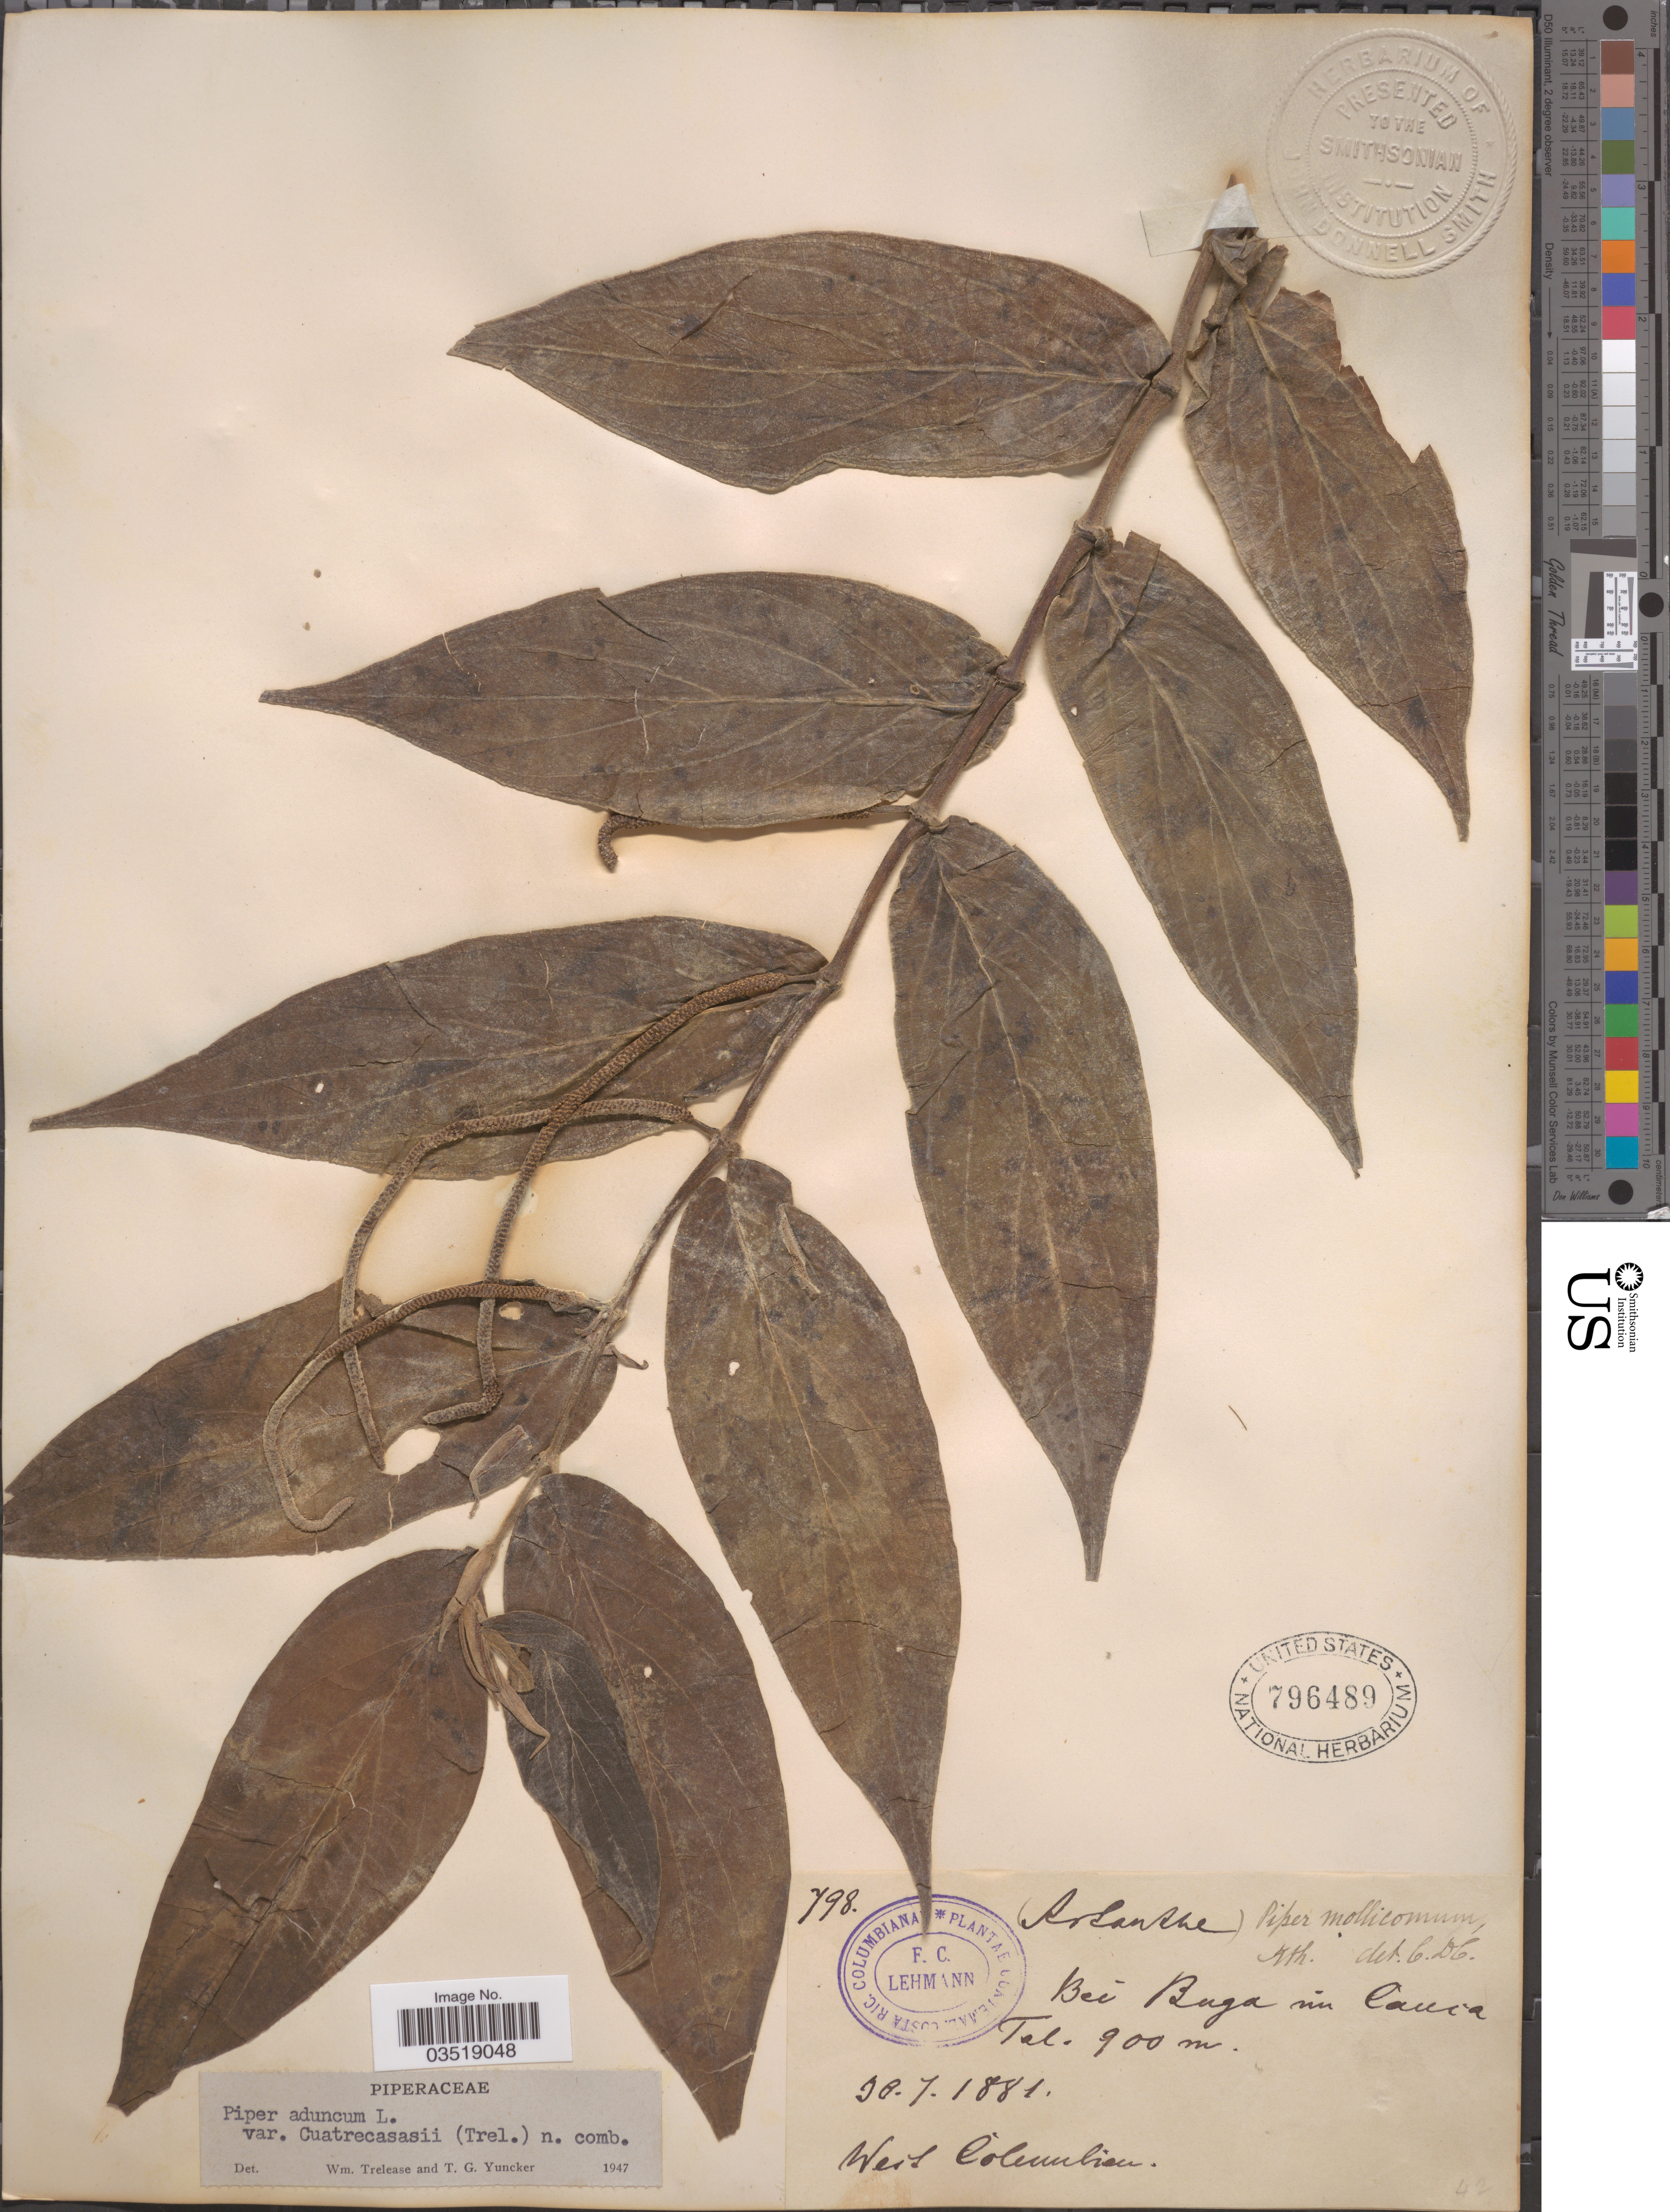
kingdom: Plantae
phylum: Tracheophyta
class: Magnoliopsida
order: Piperales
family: Piperaceae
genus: Piper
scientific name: Piper aduncum var. cordulatum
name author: L.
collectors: F. C. Lehmann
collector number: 798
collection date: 1881-07-30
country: Colombia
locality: Bei Buga in Cauca Tal. West Columbia.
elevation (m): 900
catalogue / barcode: US 796489